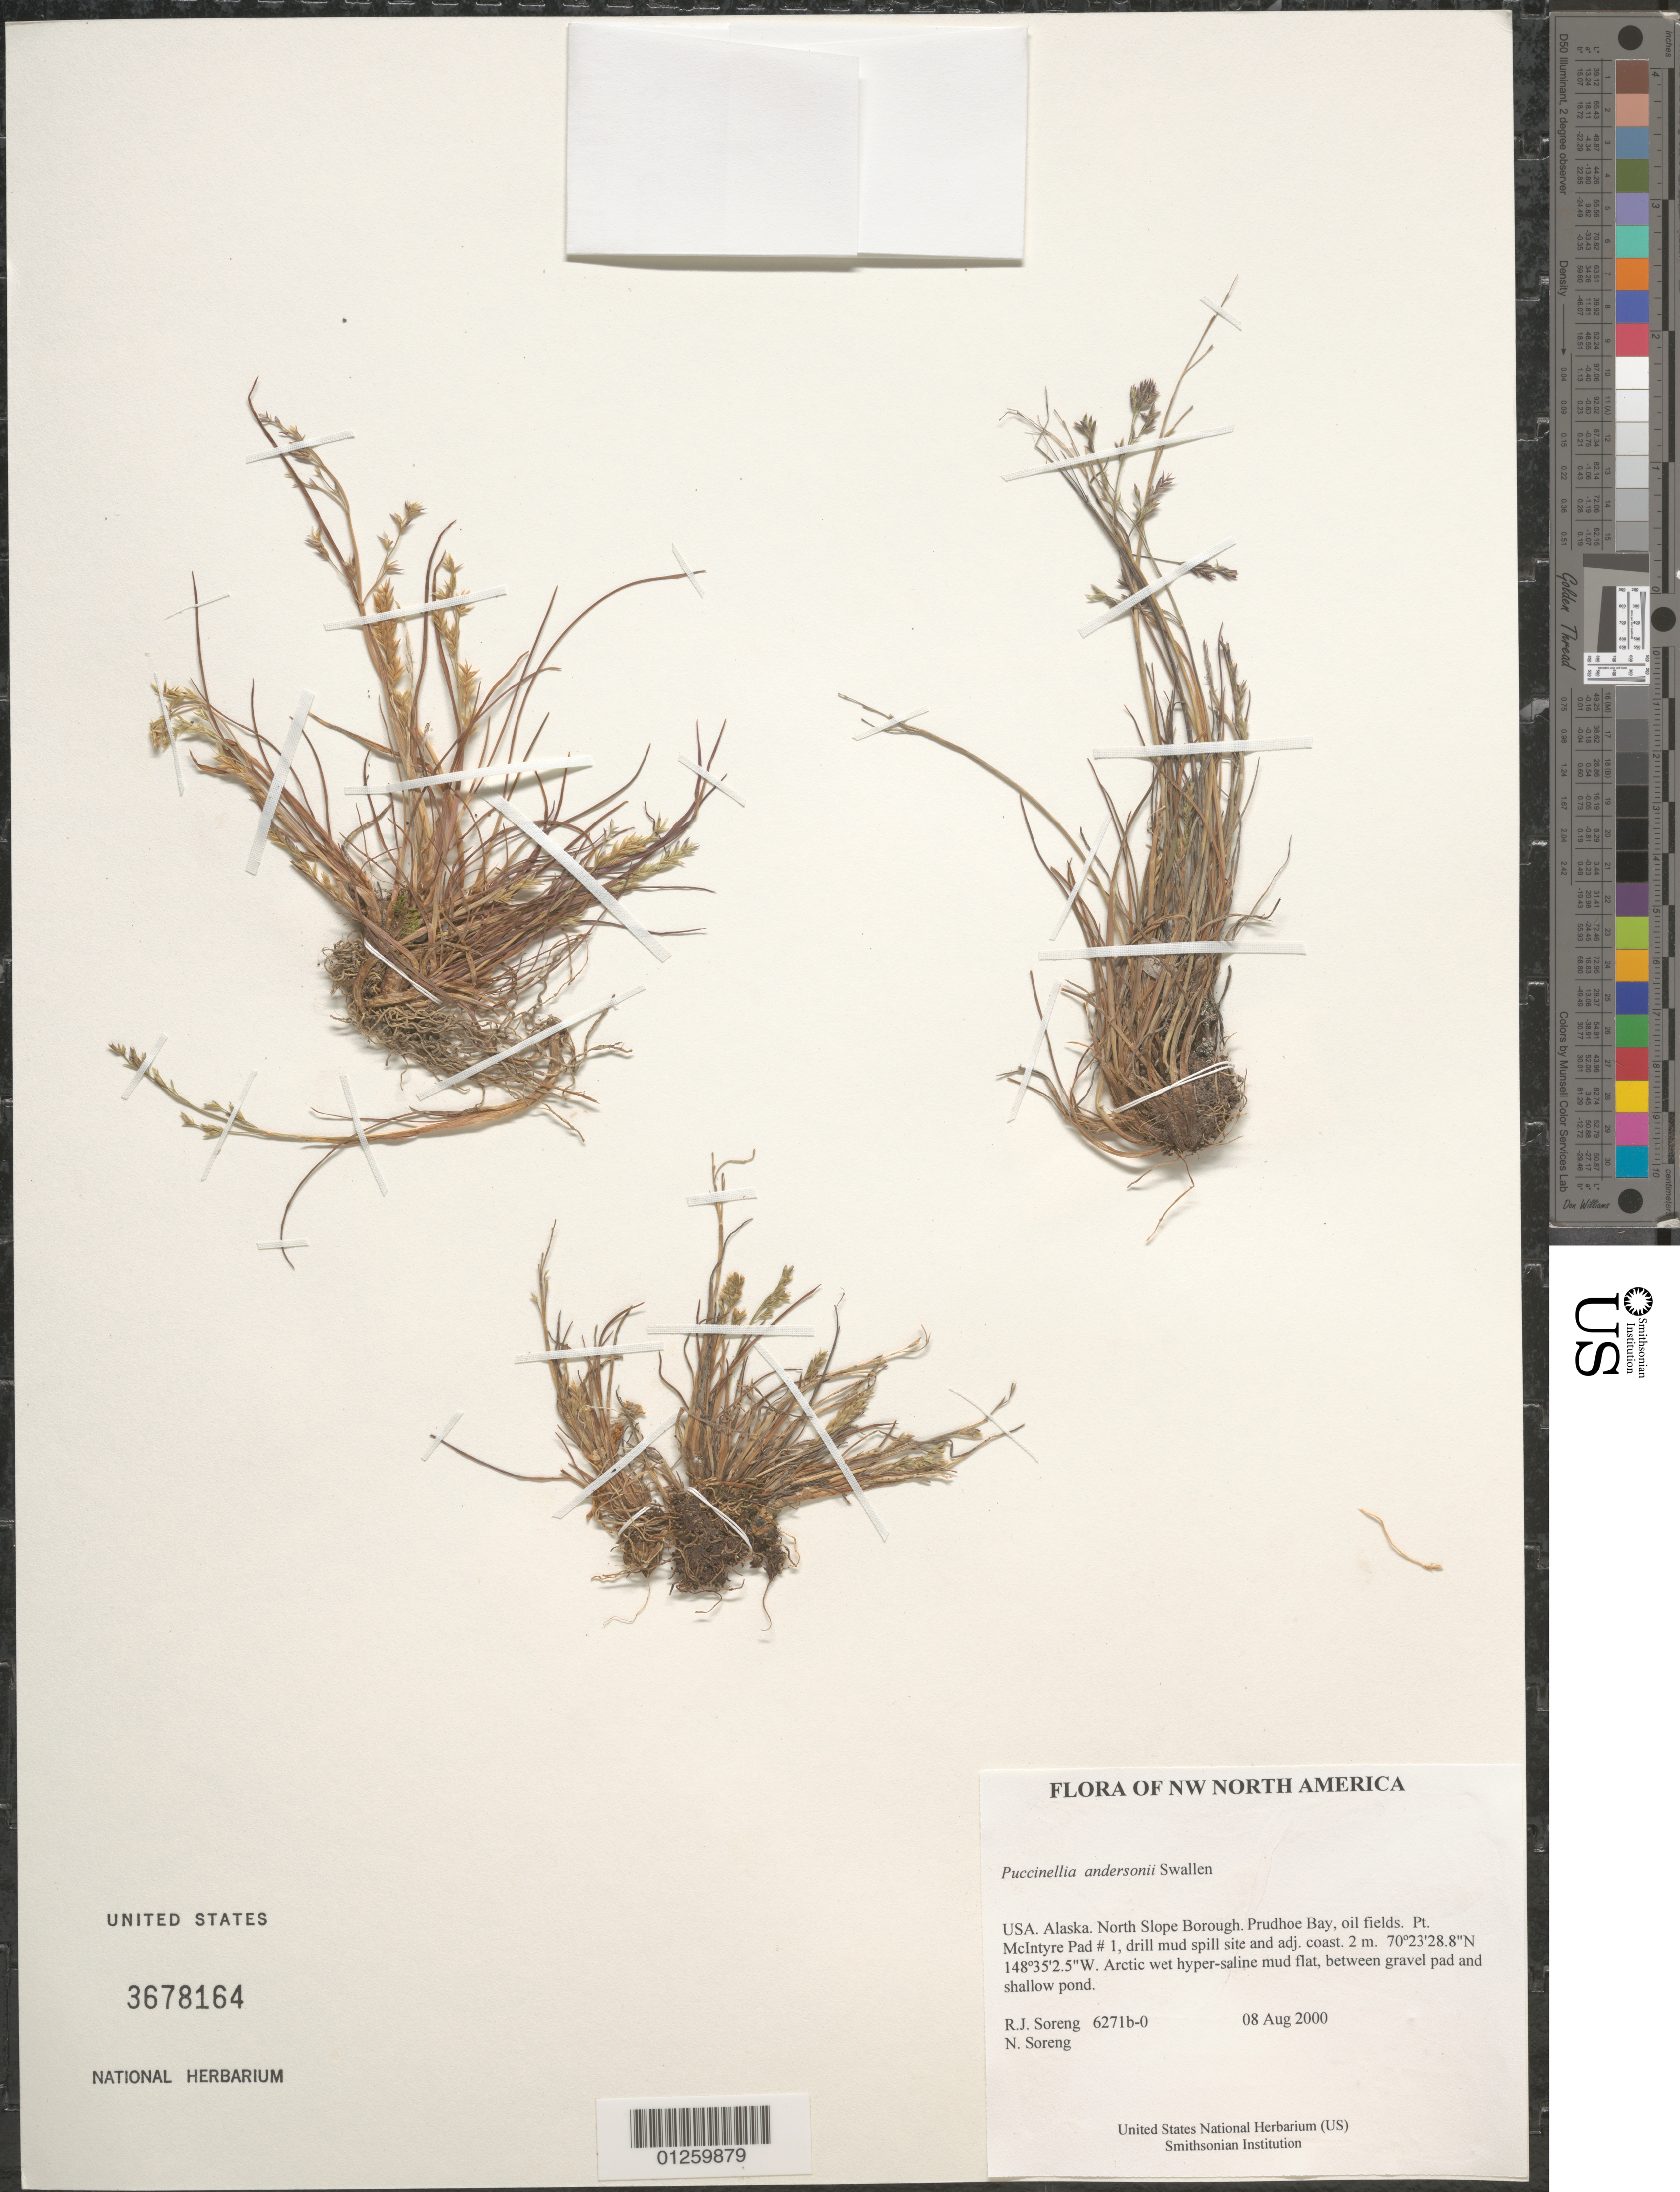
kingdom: Plantae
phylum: Tracheophyta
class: Liliopsida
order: Poales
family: Poaceae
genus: Puccinellia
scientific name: Puccinellia andersonii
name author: Swallen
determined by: Soreng, Robert J., Research Associate (BOT), Smithsonian Institution - National Museum of Natural History (UNITED STATES)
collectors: R. J. Soreng & N. L. Soreng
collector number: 6271-b-0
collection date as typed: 08 Aug 2000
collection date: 2000-08-08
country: United States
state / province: Alaska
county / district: North Slope Borough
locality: Prudhoe Bay, oil fields. Pt. McIntyre Pad # 1, drill mud spill site and adj. coast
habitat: Arctic wet hyper-saline mud flat, between gravel pad and shallow pond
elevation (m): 2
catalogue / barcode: US 3678164